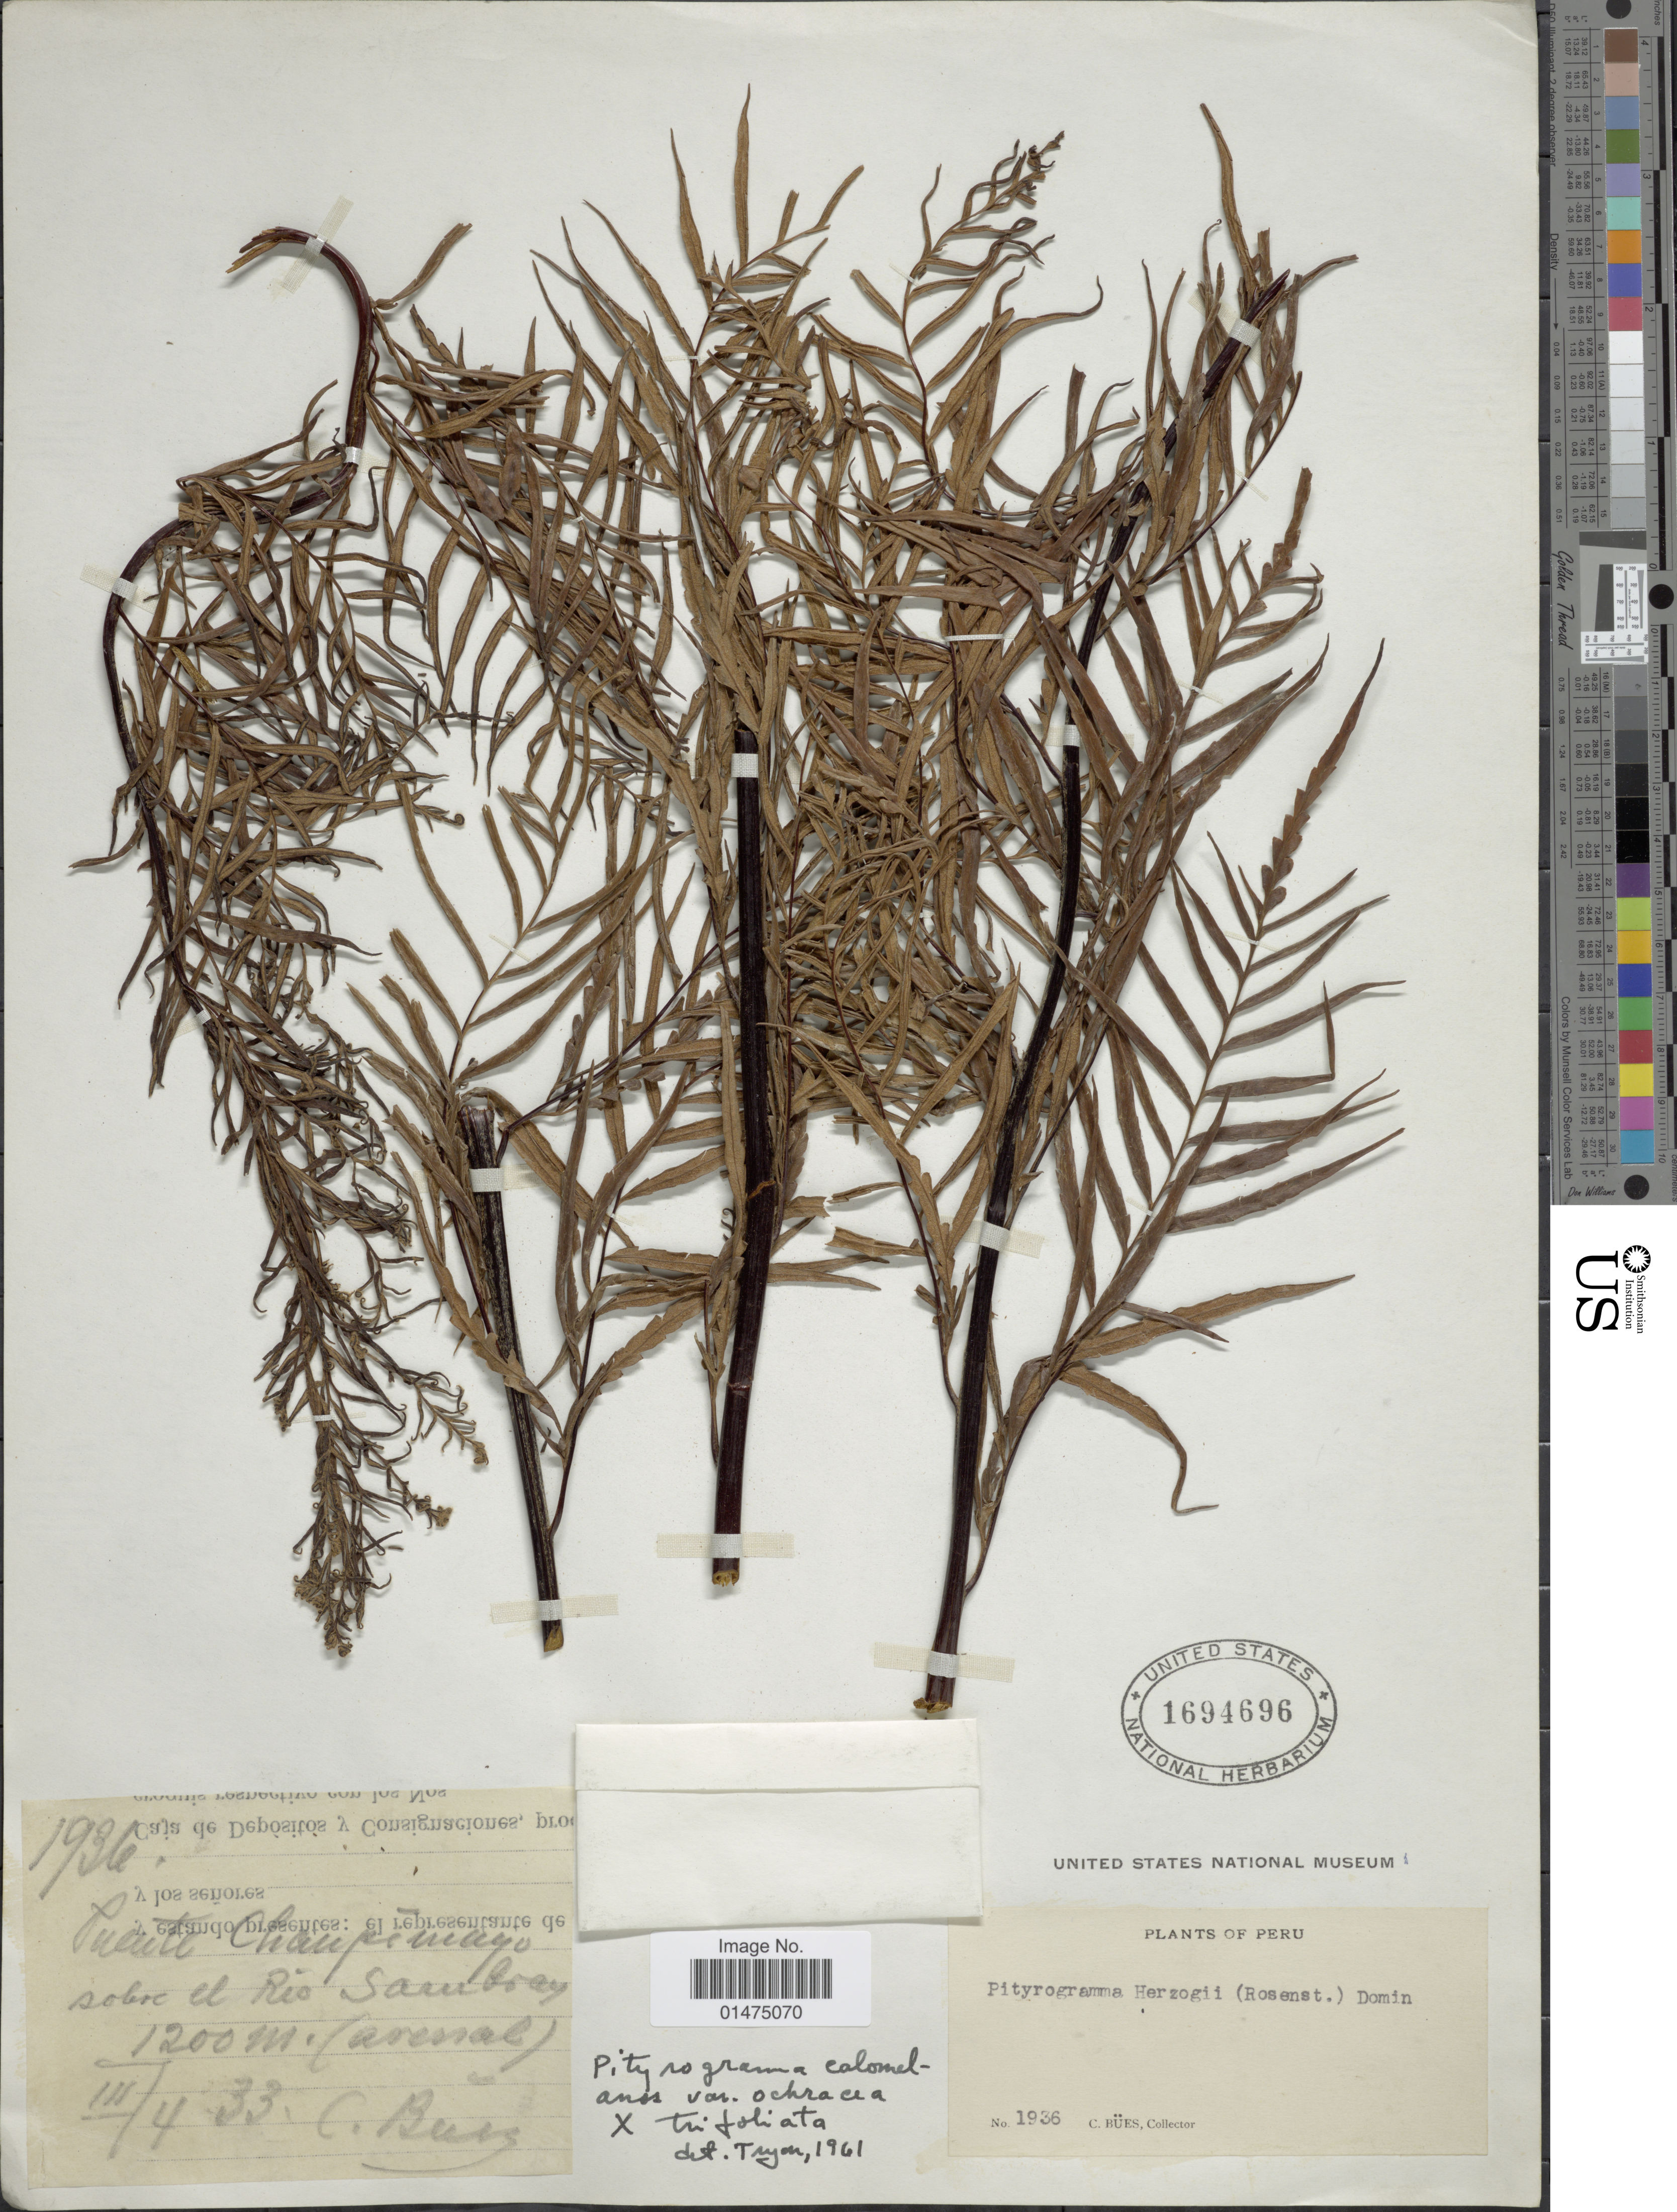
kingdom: Plantae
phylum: Tracheophyta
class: Polypodiopsida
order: Polypodiales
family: Pteridaceae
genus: Pityrogramma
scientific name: Pityrogramma ochracea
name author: (C. Presl) Domin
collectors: C. Bues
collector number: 1936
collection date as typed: Transcribed d/m/y: 4/3/33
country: Peru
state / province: Cusco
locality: Puente, Chaupimayo sobre el Rio Sambaray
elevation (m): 1200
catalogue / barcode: US 1694696